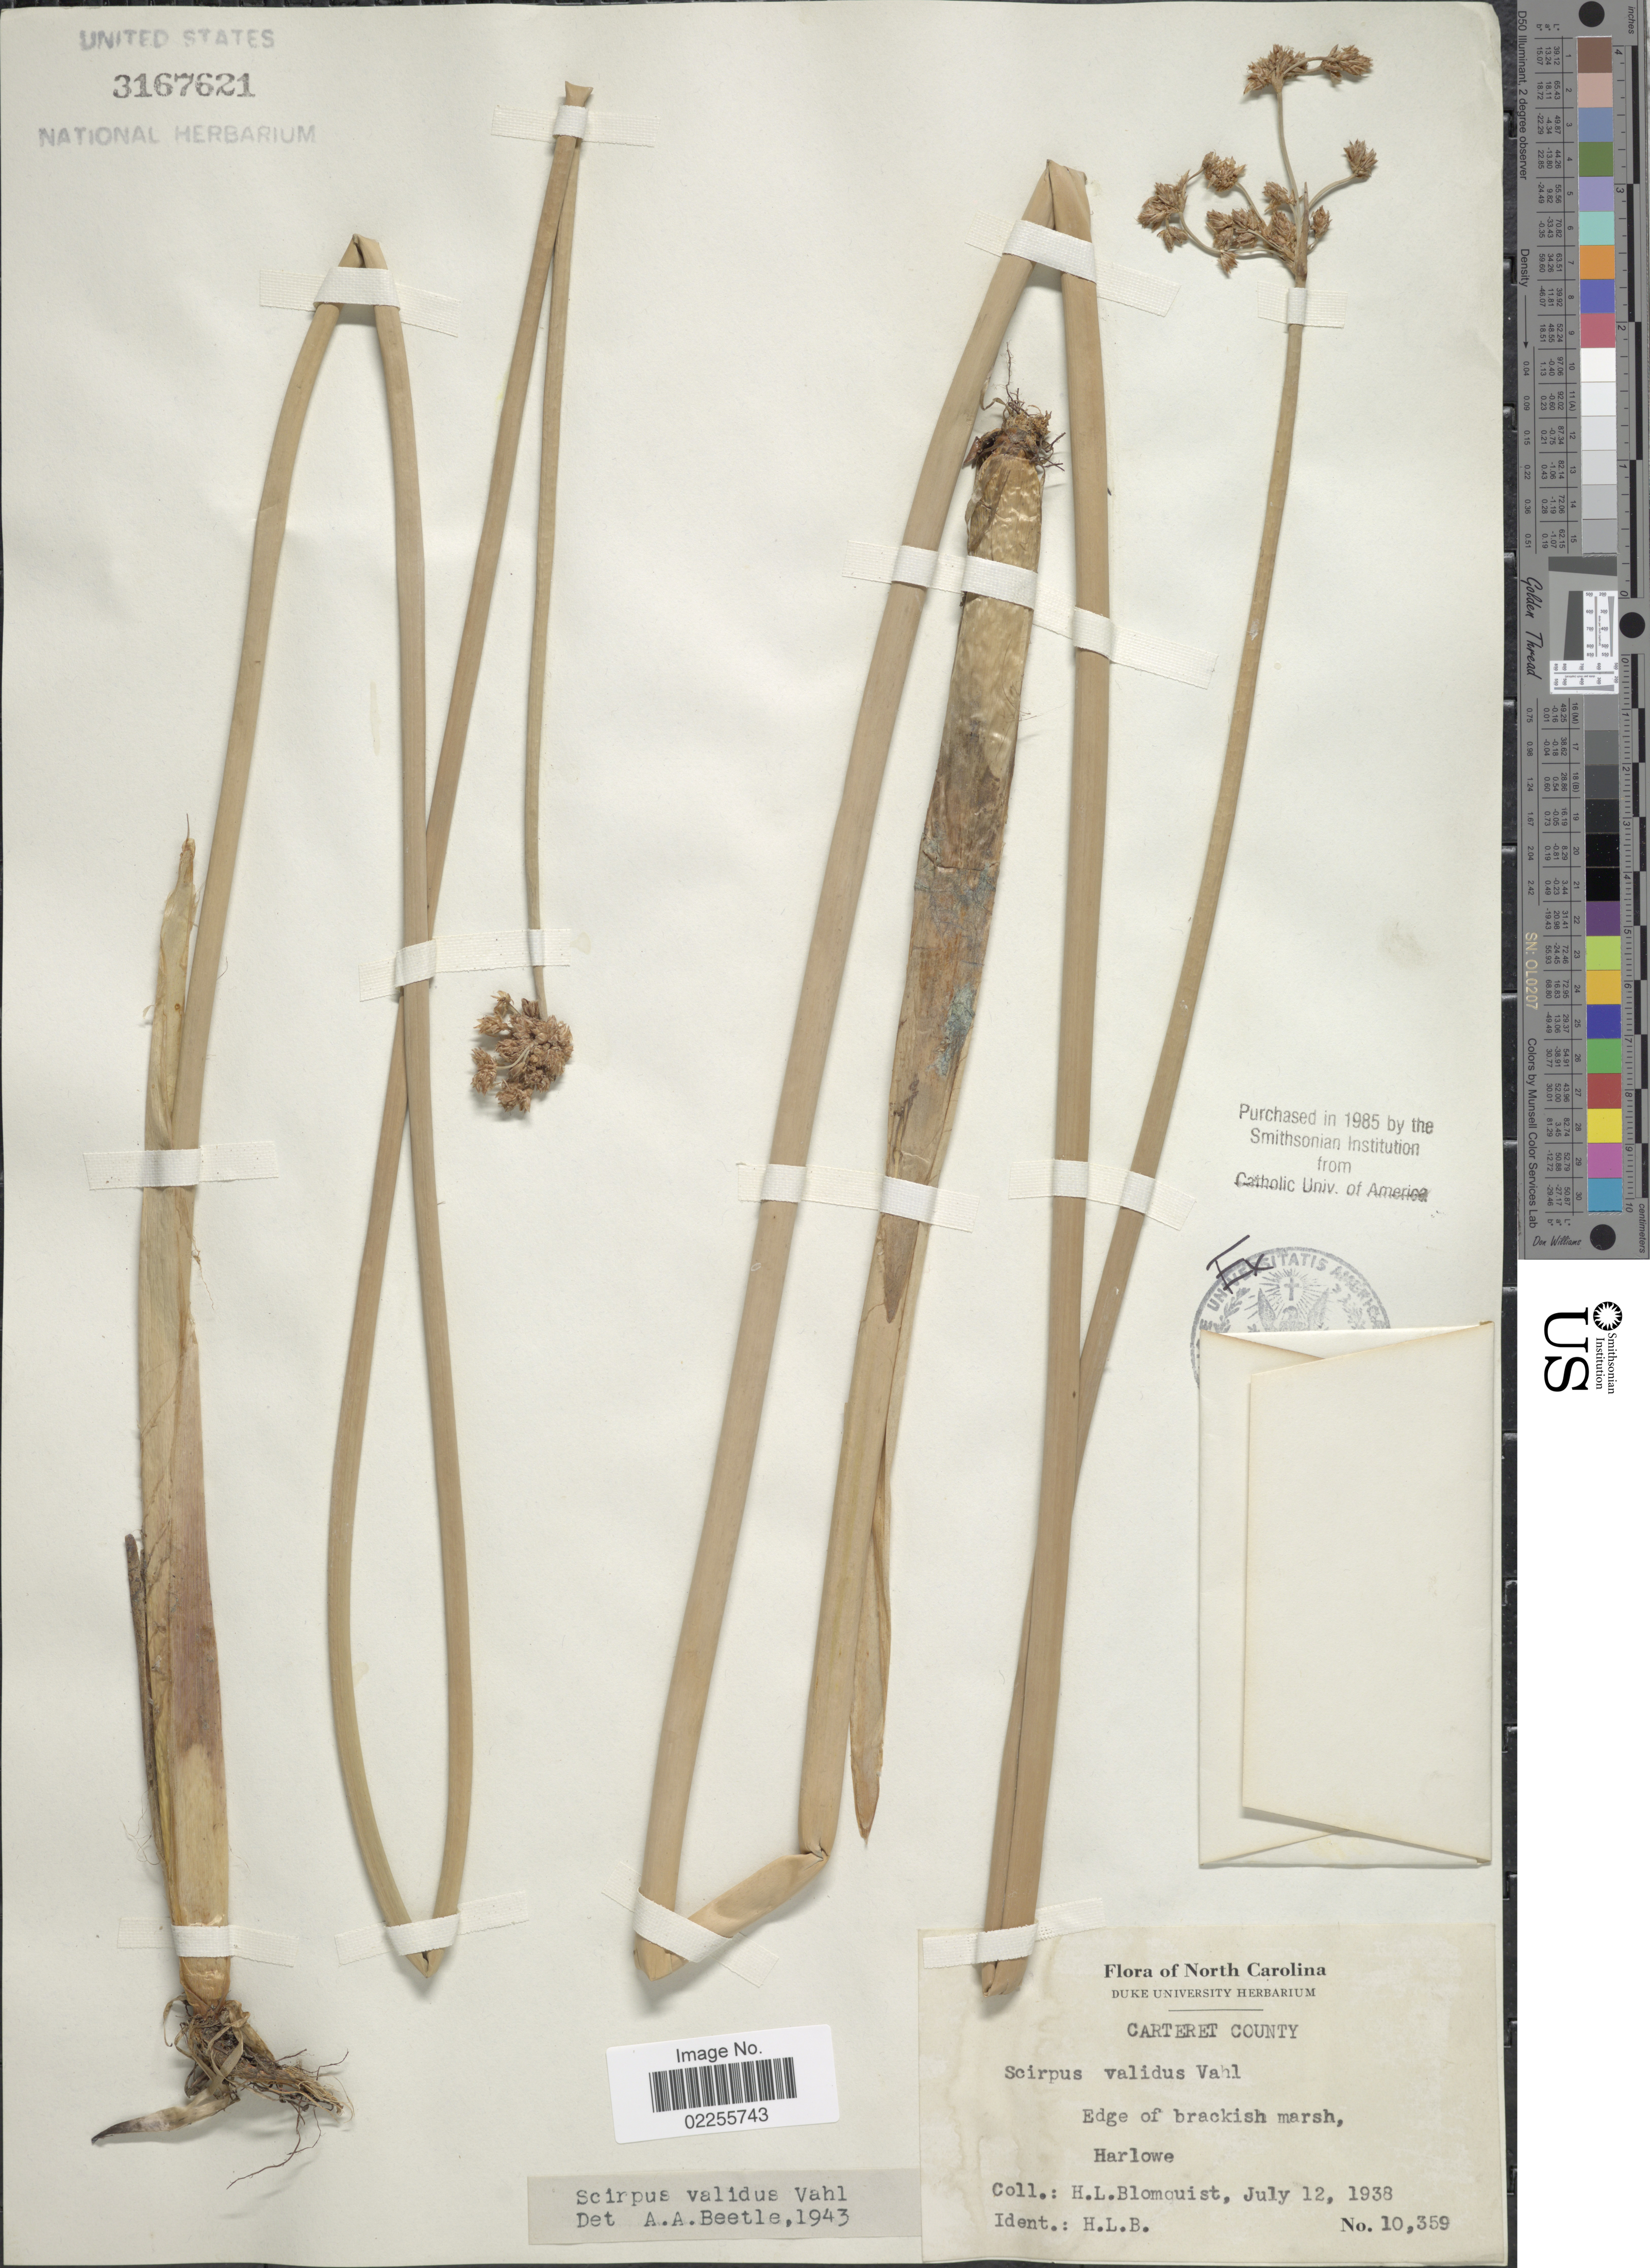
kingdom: Plantae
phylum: Tracheophyta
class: Liliopsida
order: Poales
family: Cyperaceae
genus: Schoenoplectus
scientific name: Schoenoplectus tabernaemontani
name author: (C.C. Gmel.) Palla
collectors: H. Blomquist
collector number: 10359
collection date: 1938-07-12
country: United States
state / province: North Carolina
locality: Carteret County, edge of brackish marsh, Harlowe.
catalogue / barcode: US 3167621